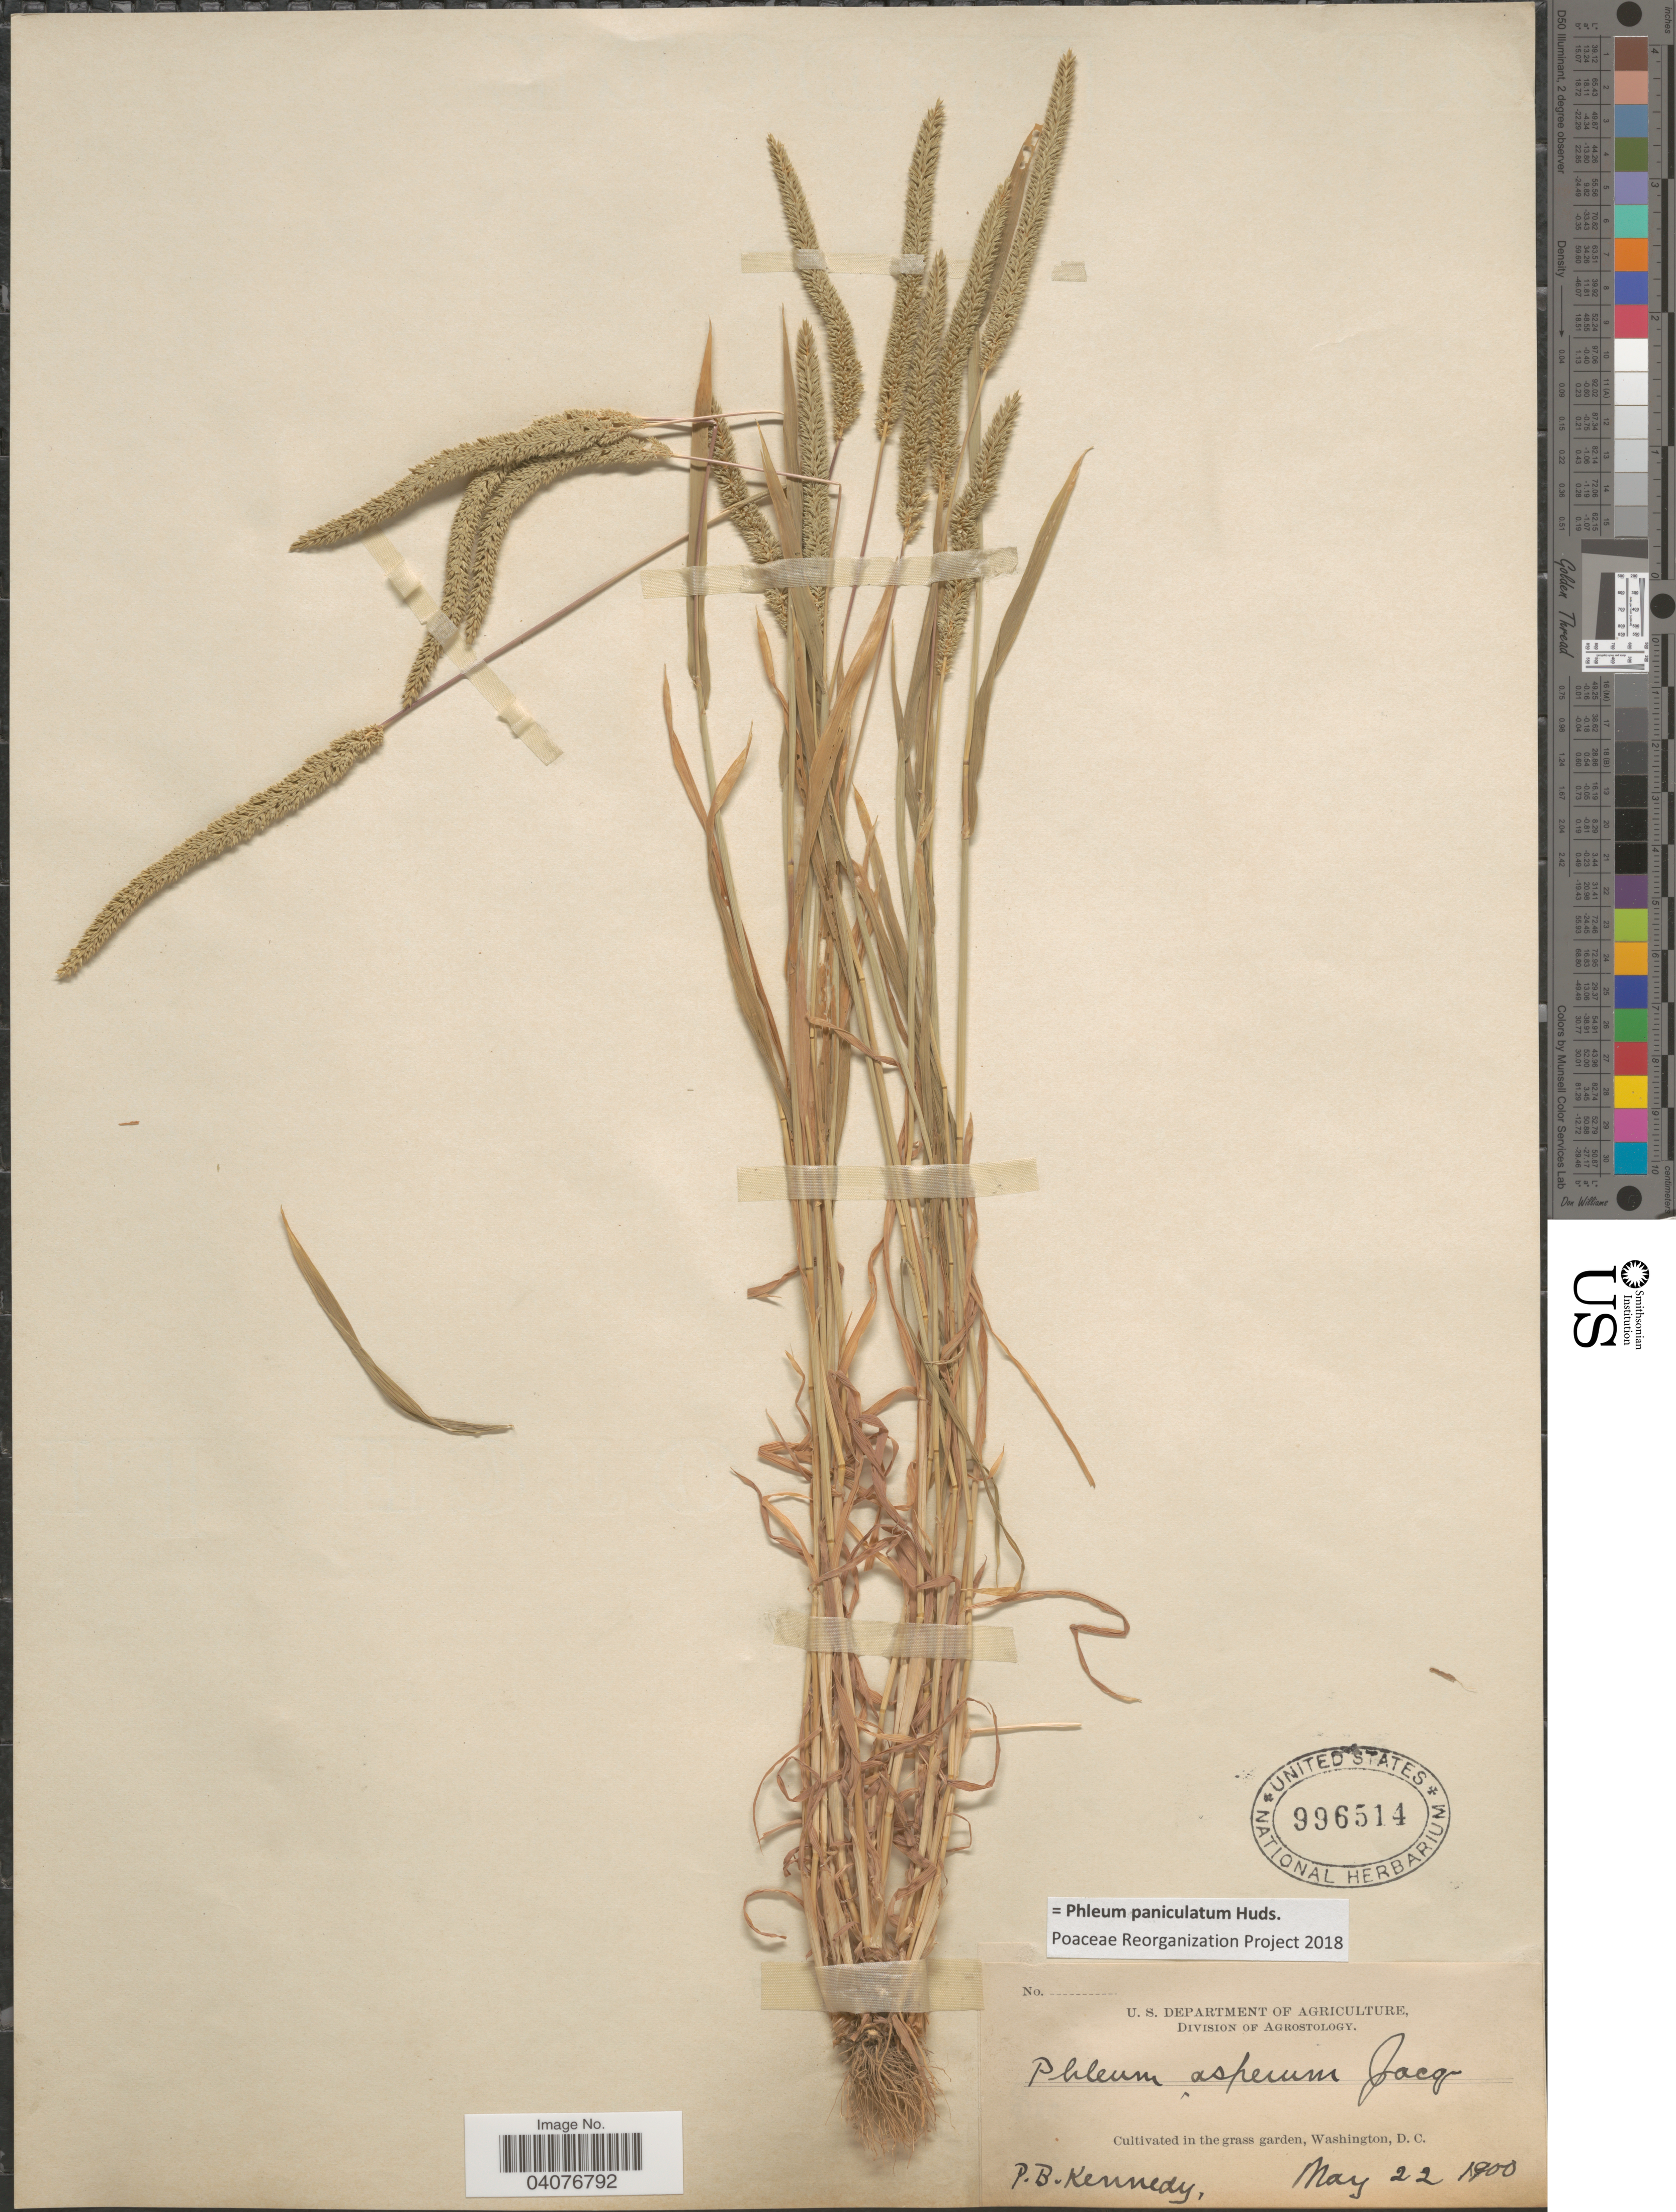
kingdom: Plantae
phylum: Tracheophyta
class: Liliopsida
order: Poales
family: Poaceae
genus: Phleum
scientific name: Phleum paniculatum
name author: Huds.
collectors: P. B. Kennedy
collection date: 1900-05-22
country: United States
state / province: District of Columbia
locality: In the grass garden, Washington.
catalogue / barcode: US 996514